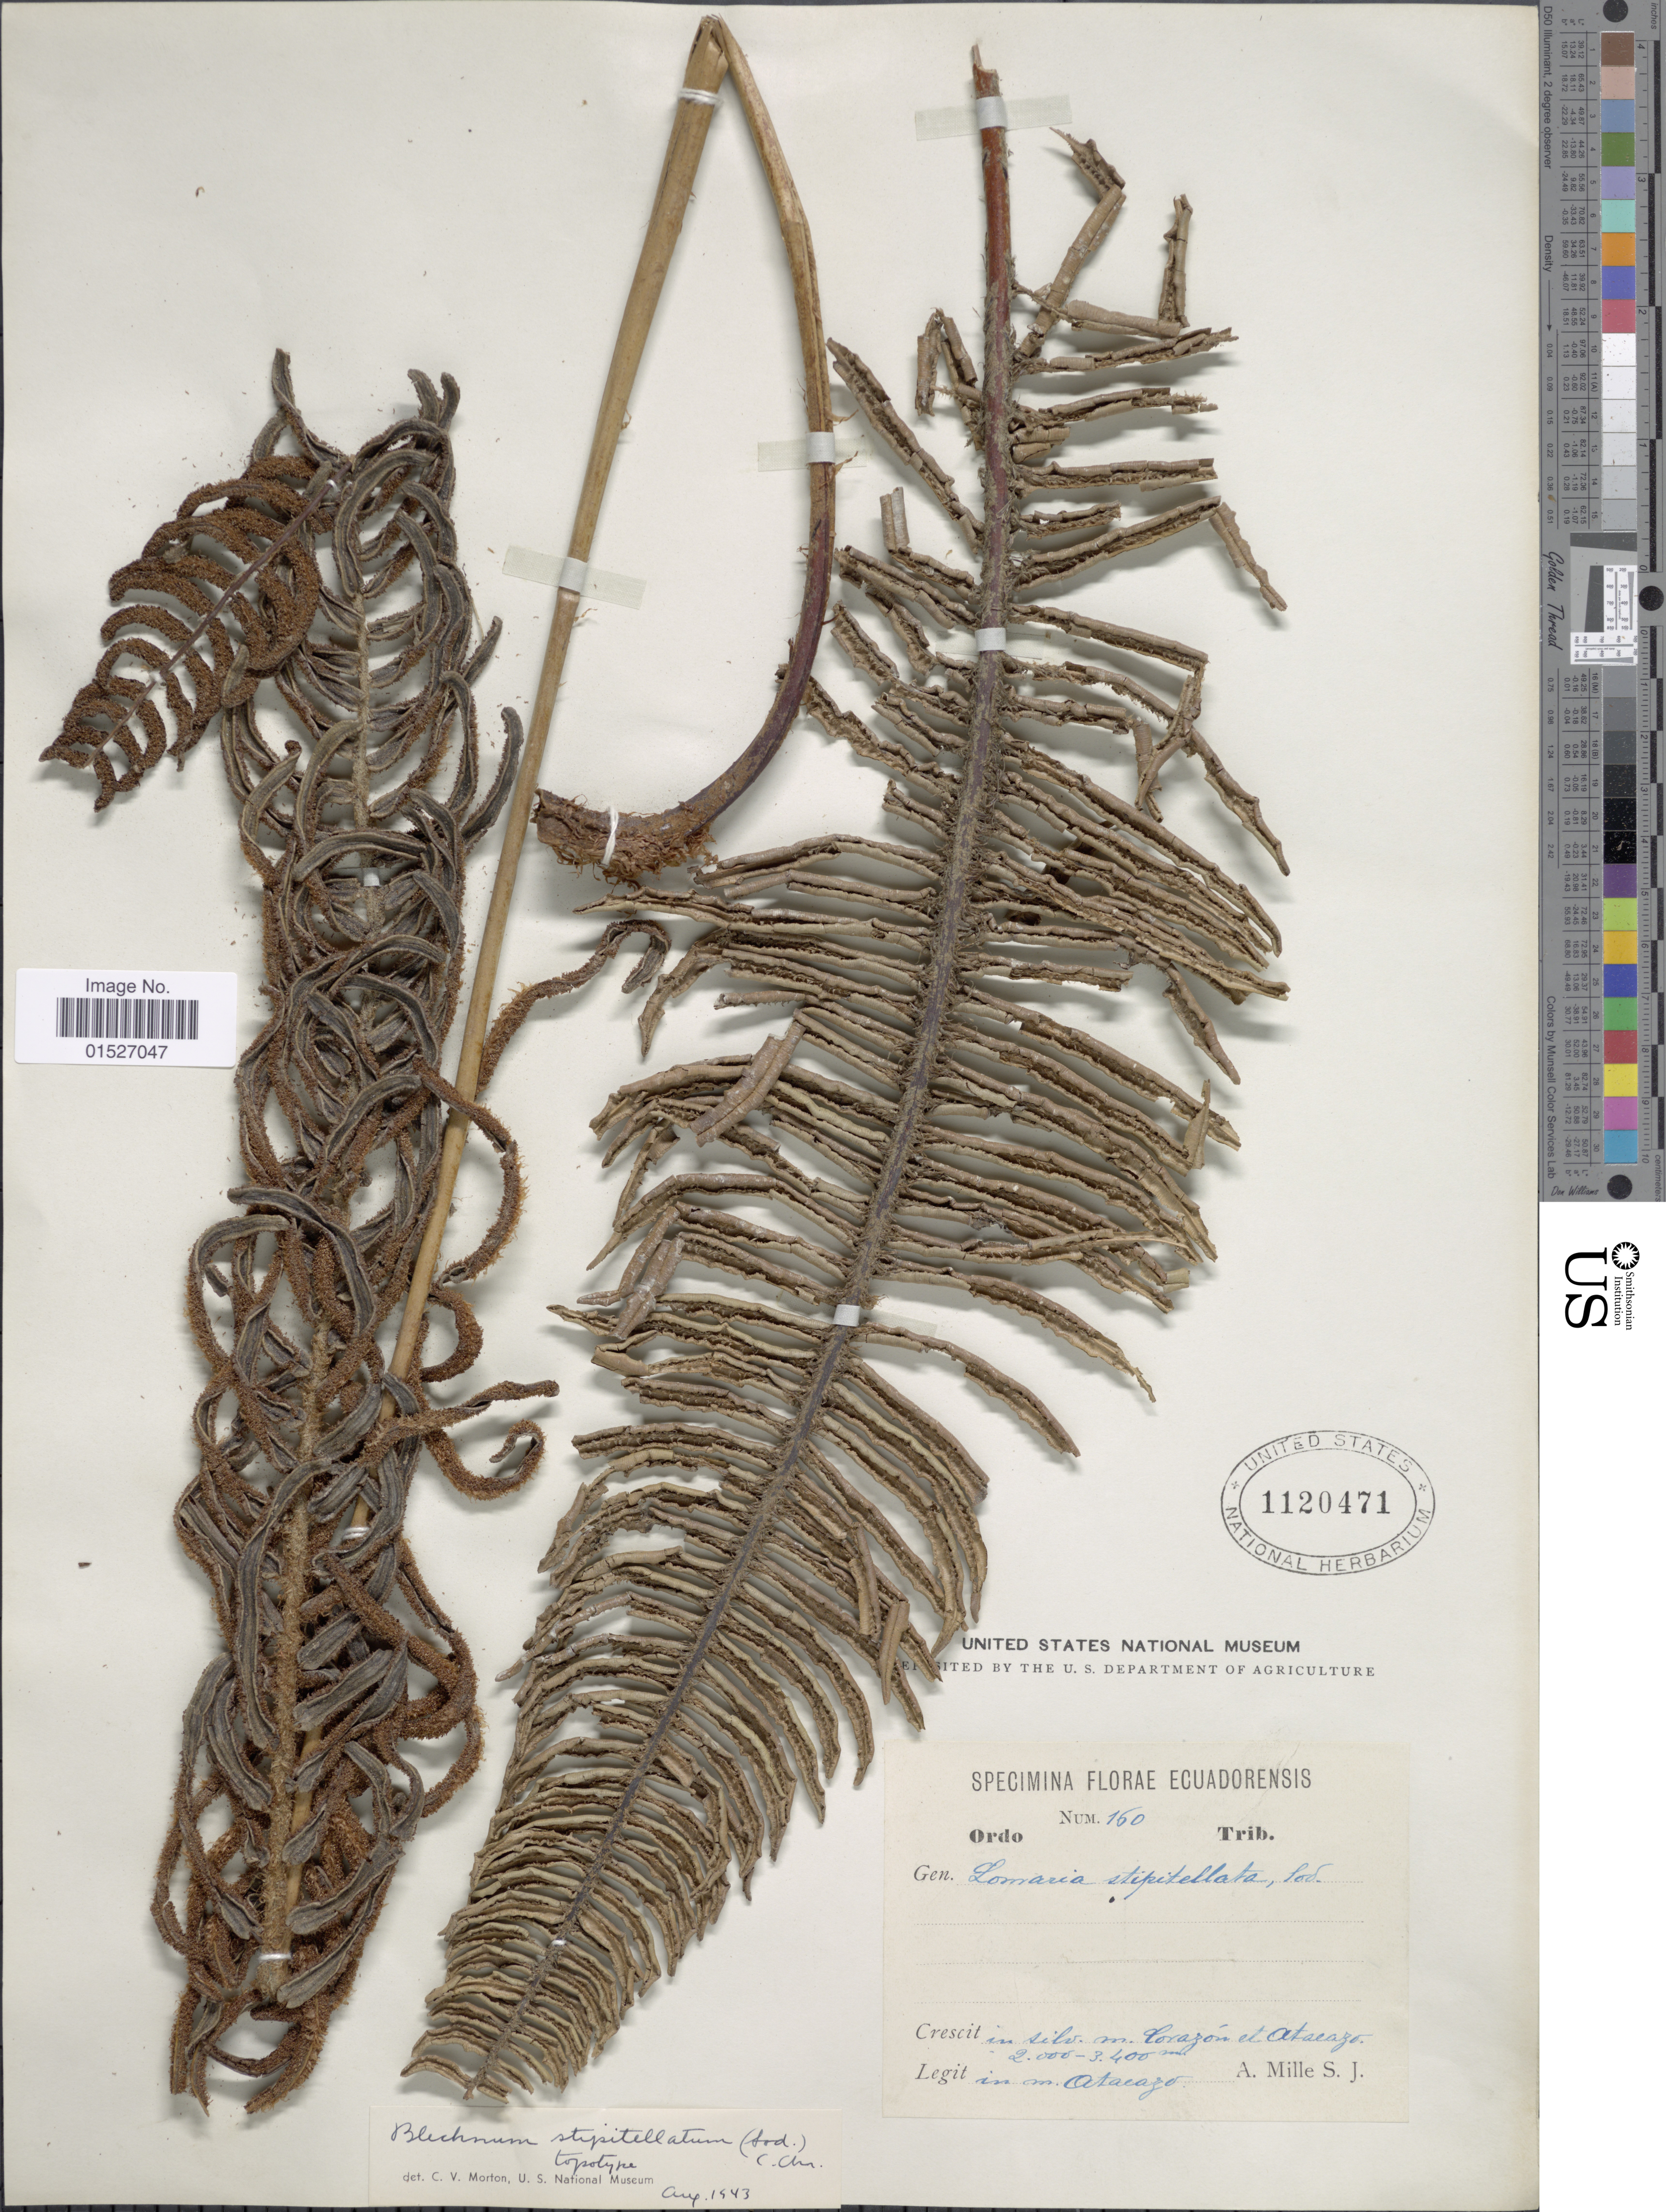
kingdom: Plantae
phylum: Tracheophyta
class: Polypodiopsida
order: Polypodiales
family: Blechnaceae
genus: Blechnum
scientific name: Blechnum stipitellatum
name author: (Sodiro) C. Chr.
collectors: A. Mille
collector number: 160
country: Ecuador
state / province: Pichincha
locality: In silv. m. Corazón et Atacazo, in m. Atacazo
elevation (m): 2000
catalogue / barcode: US 1120471